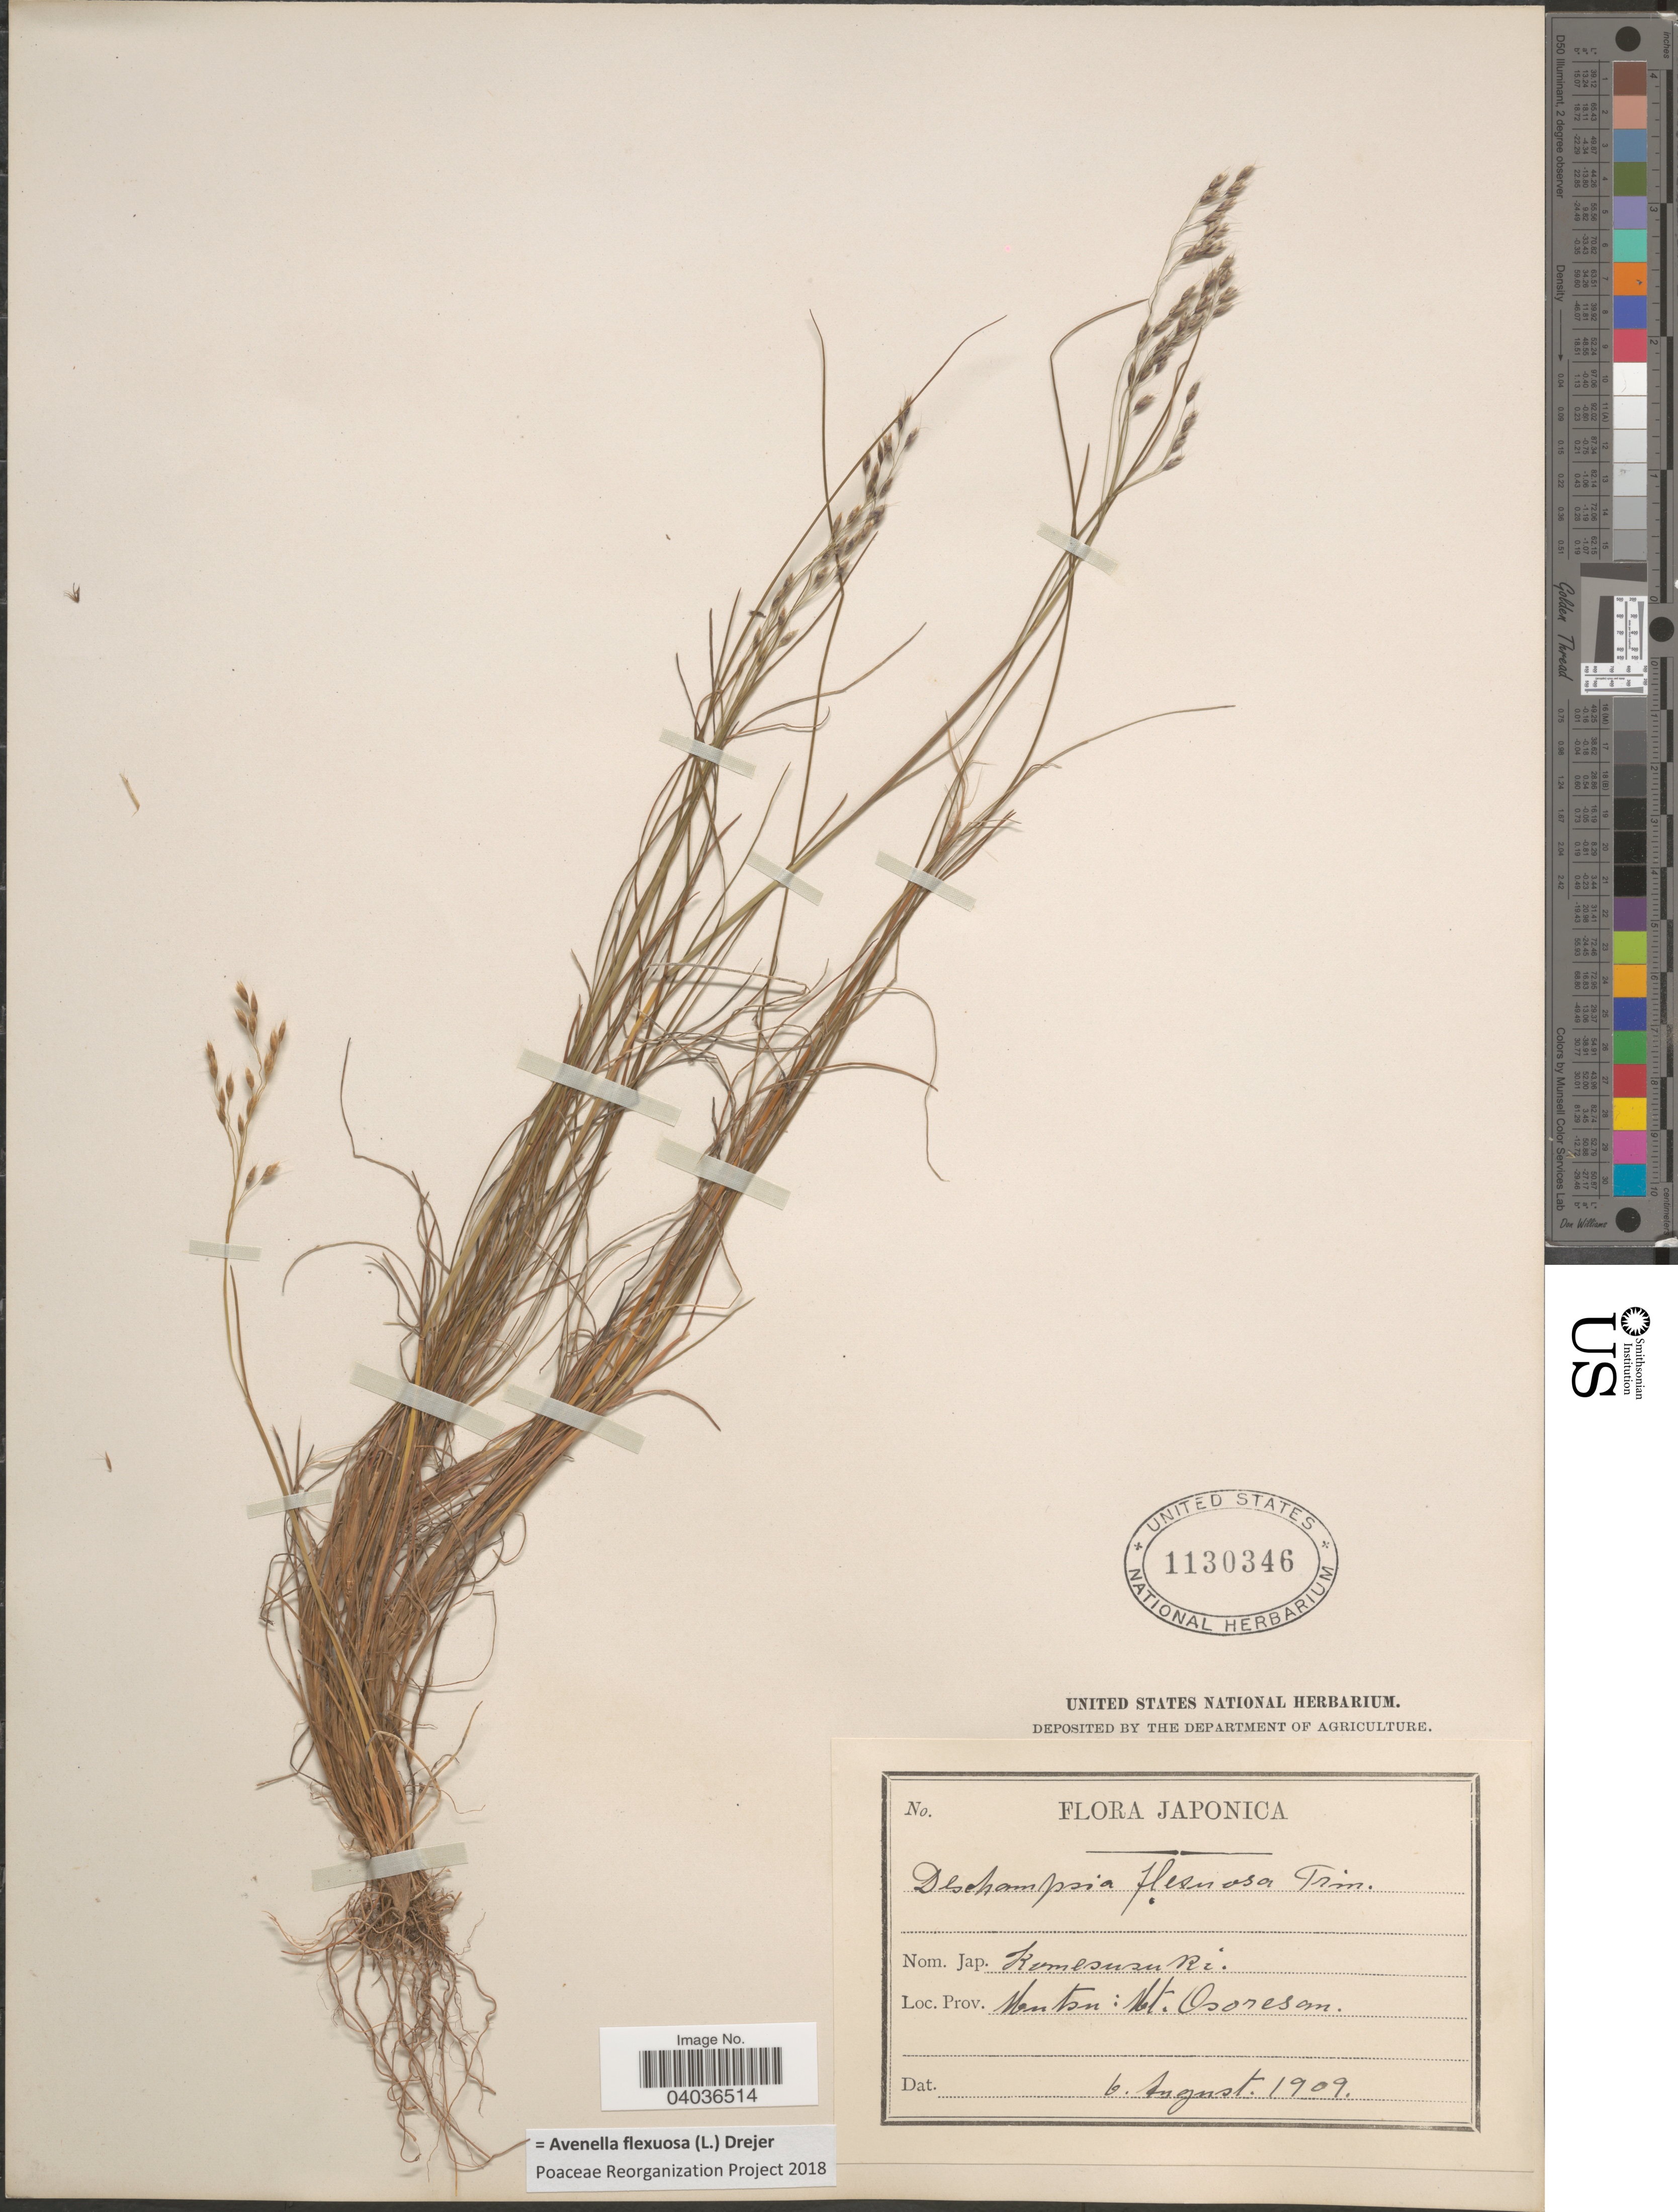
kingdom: Plantae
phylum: Tracheophyta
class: Liliopsida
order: Poales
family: Poaceae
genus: Avenella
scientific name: Avenella flexuosa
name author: (L.) Drejer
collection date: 1909-08-06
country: Japan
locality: Prov. Mutsu: Mt. Osoresan.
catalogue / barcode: US 1130346